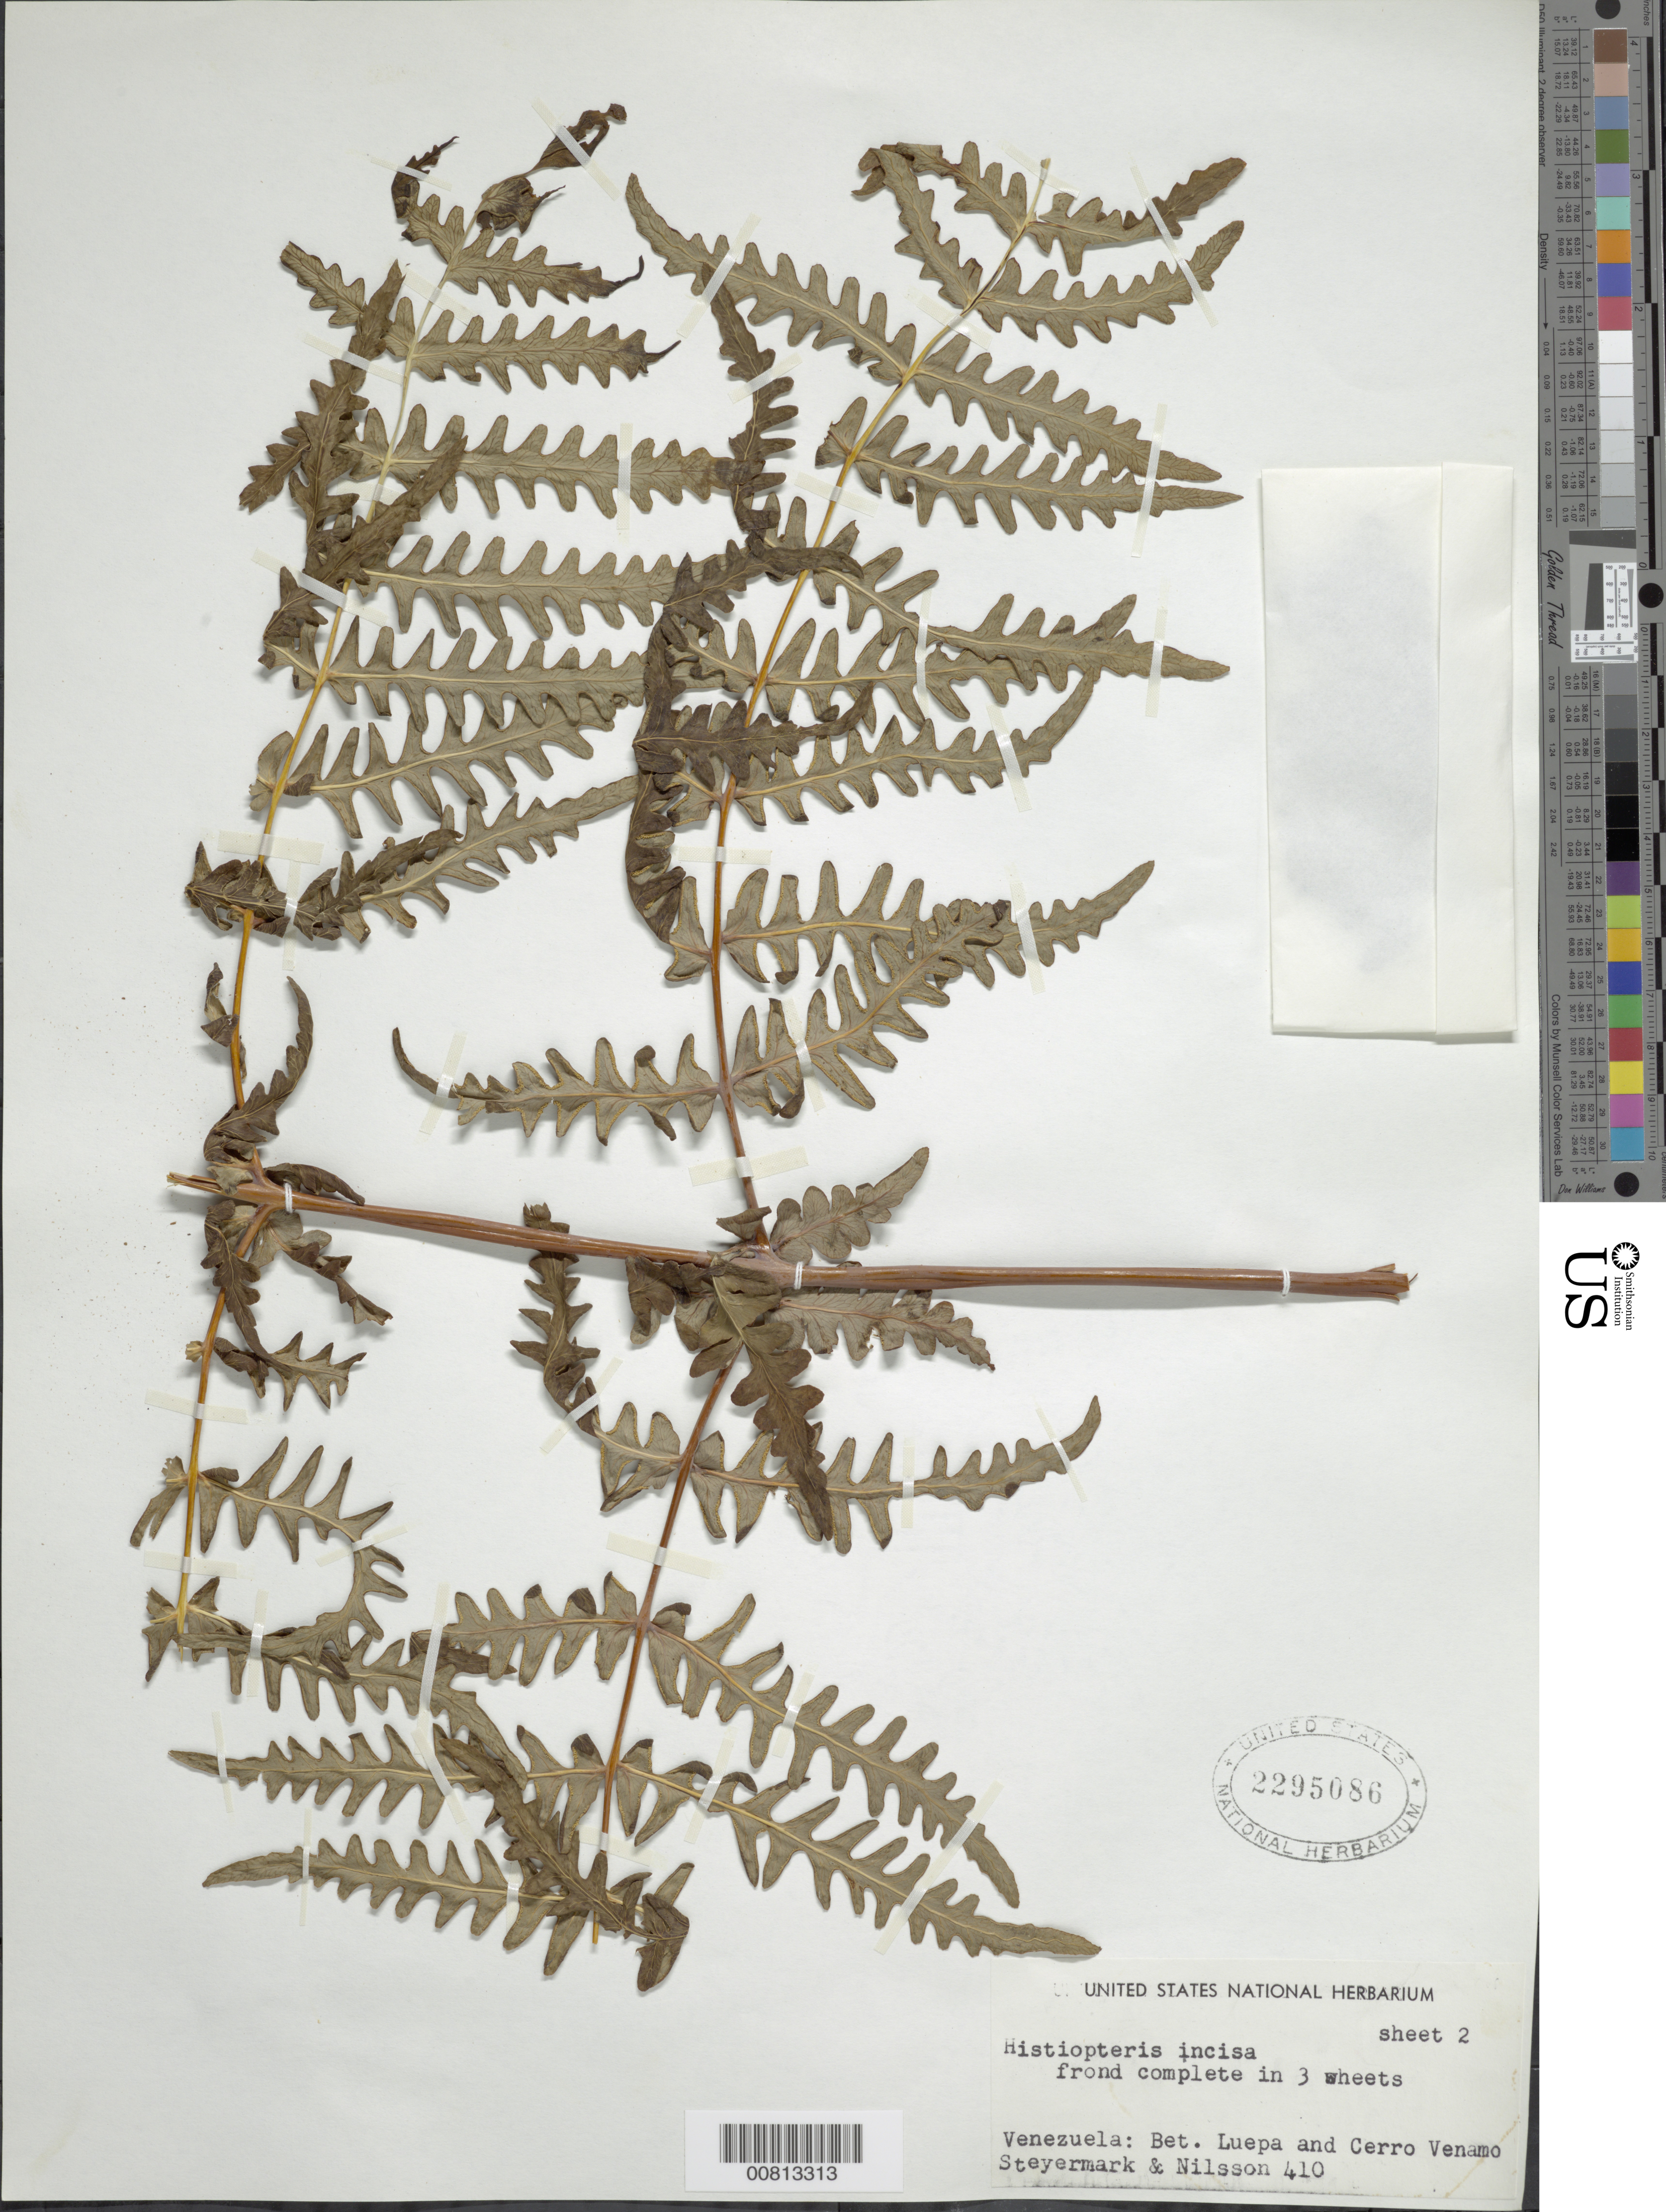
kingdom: Plantae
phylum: Tracheophyta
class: Polypodiopsida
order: Polypodiales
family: Dennstaedtiaceae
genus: Histiopteris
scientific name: Histiopteris incisa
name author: (Thunb.) J. Sm.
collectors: Steyermark, -- & Nilsson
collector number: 410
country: Venezuela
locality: Bet. Luepa and Cerro Venamo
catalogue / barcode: US 2295086